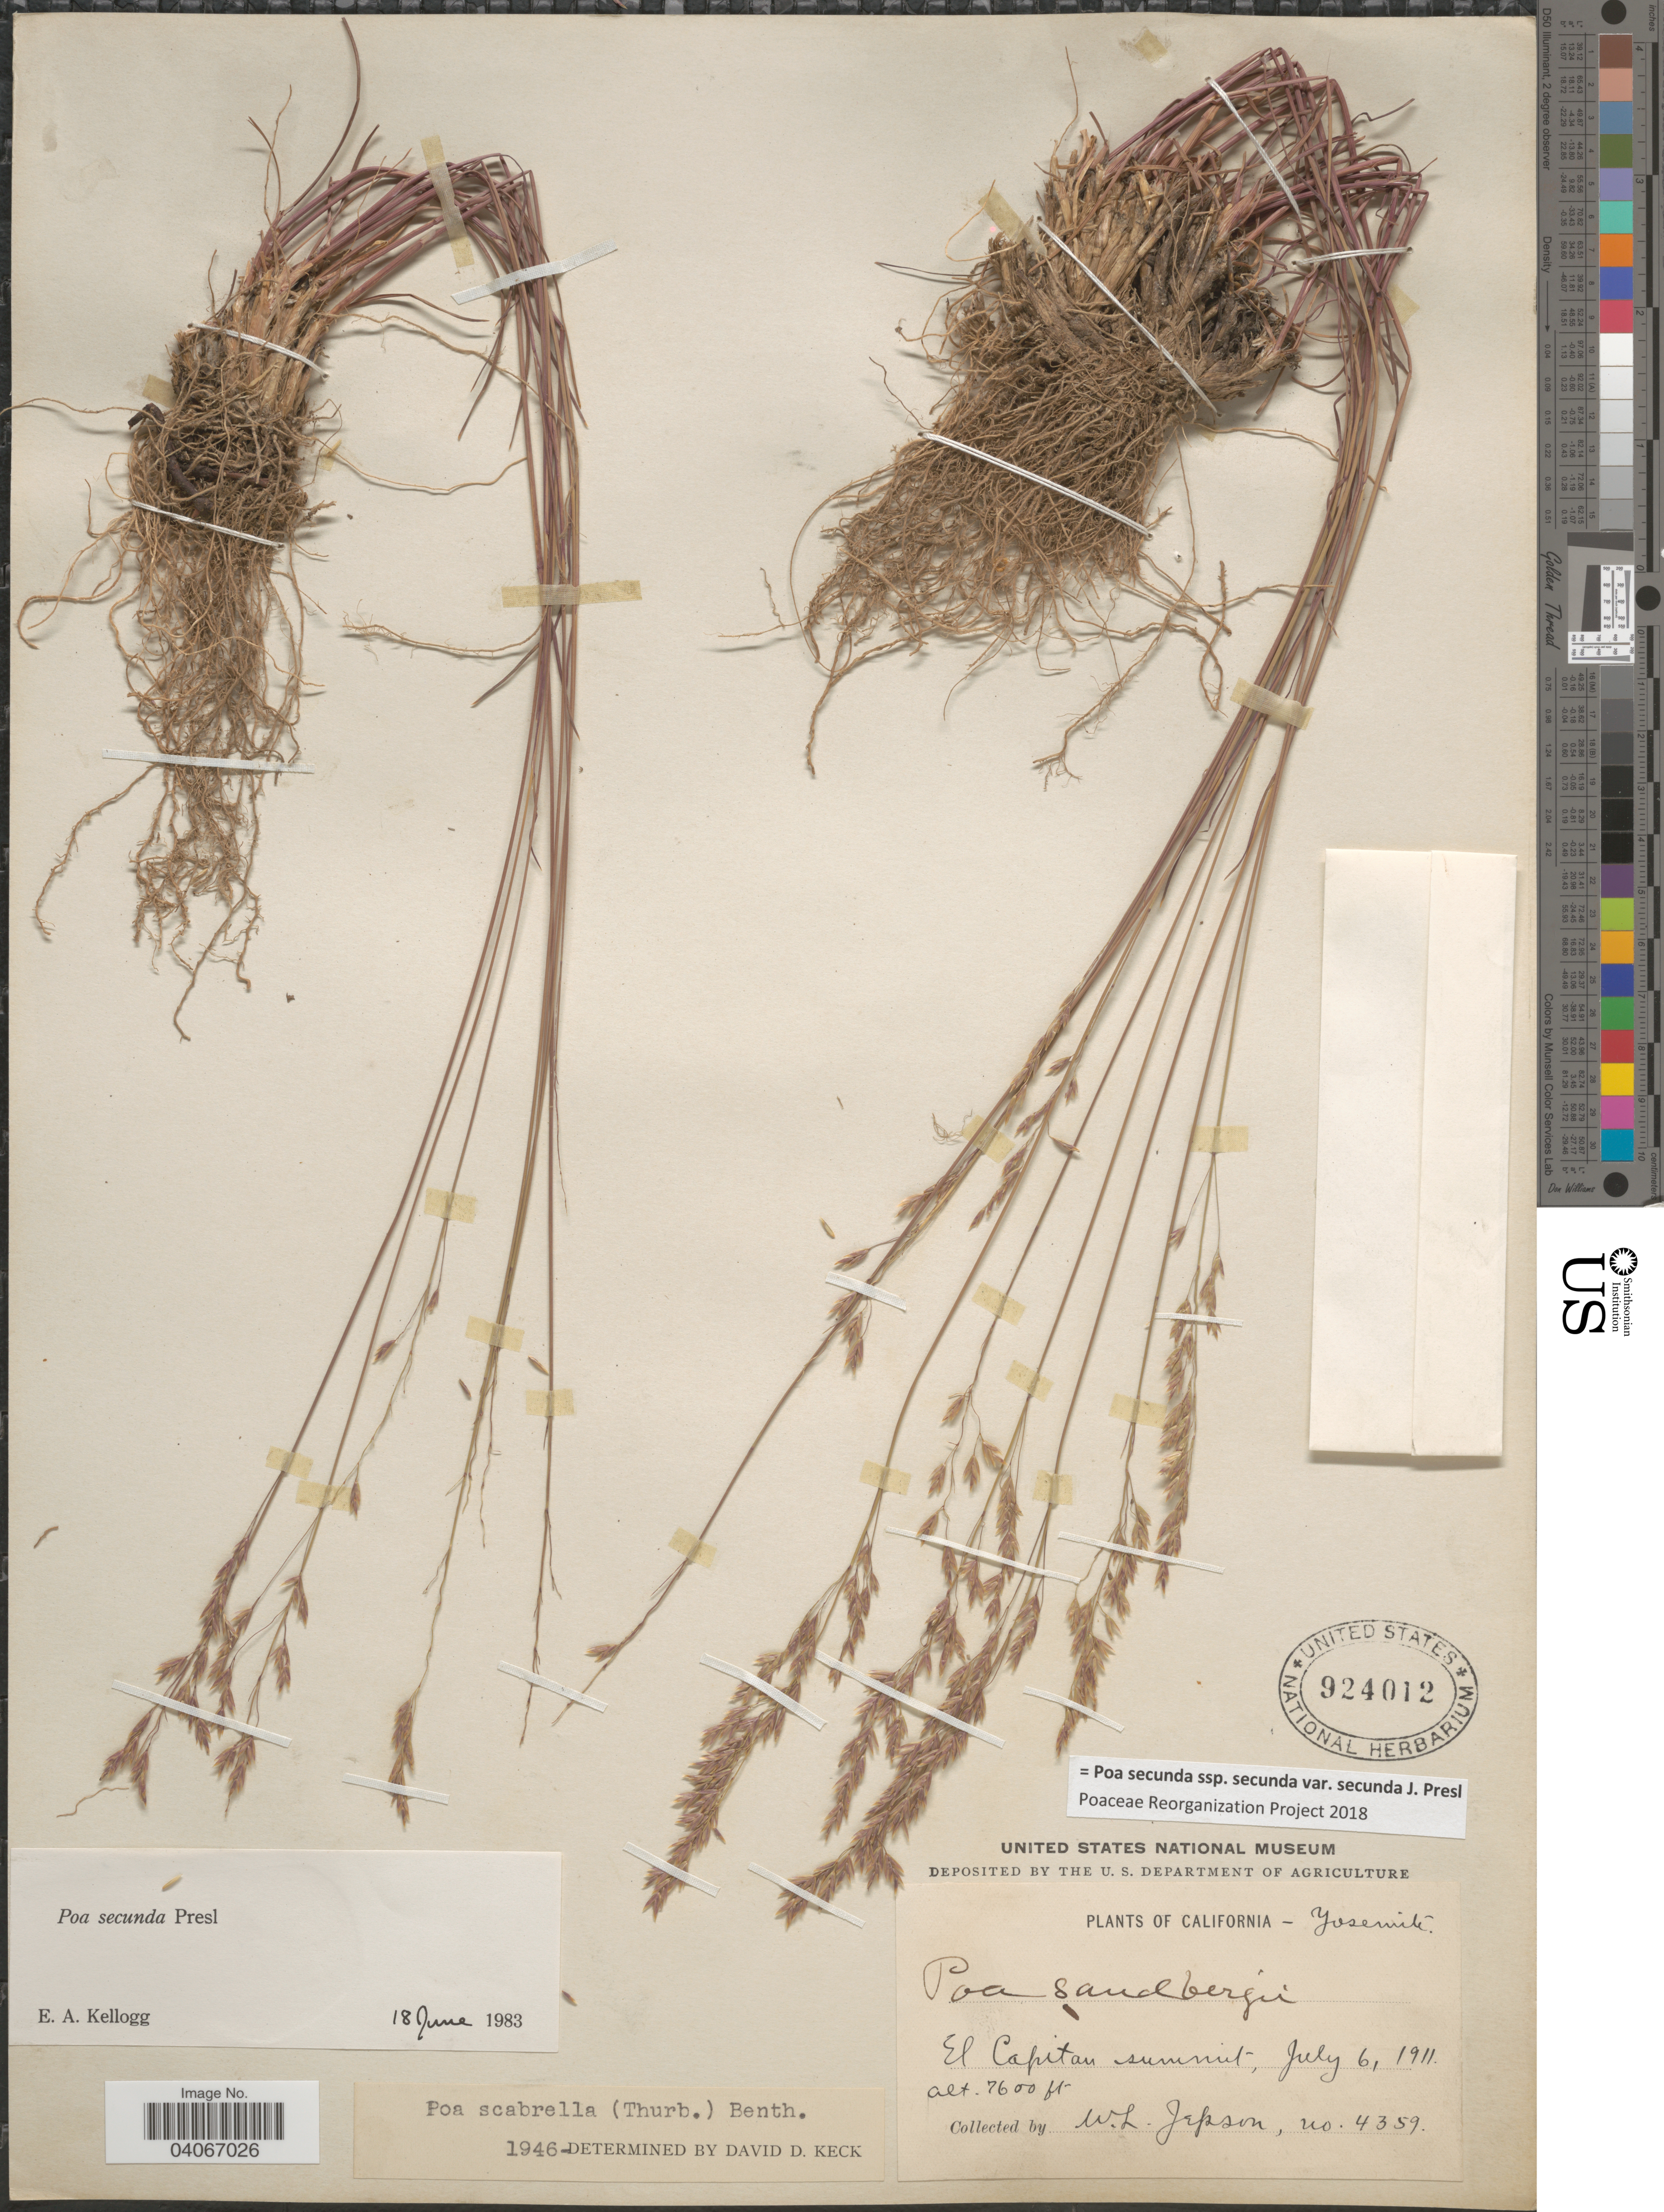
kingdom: Plantae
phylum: Tracheophyta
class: Liliopsida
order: Poales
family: Poaceae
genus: Poa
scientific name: Poa secunda subsp. secunda var. secunda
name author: J. Presl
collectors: W. L. Jepson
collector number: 4359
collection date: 1911-07-06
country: United States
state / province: California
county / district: Mariposa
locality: El Capitan summit. Yosemite.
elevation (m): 2316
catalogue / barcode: US 924012